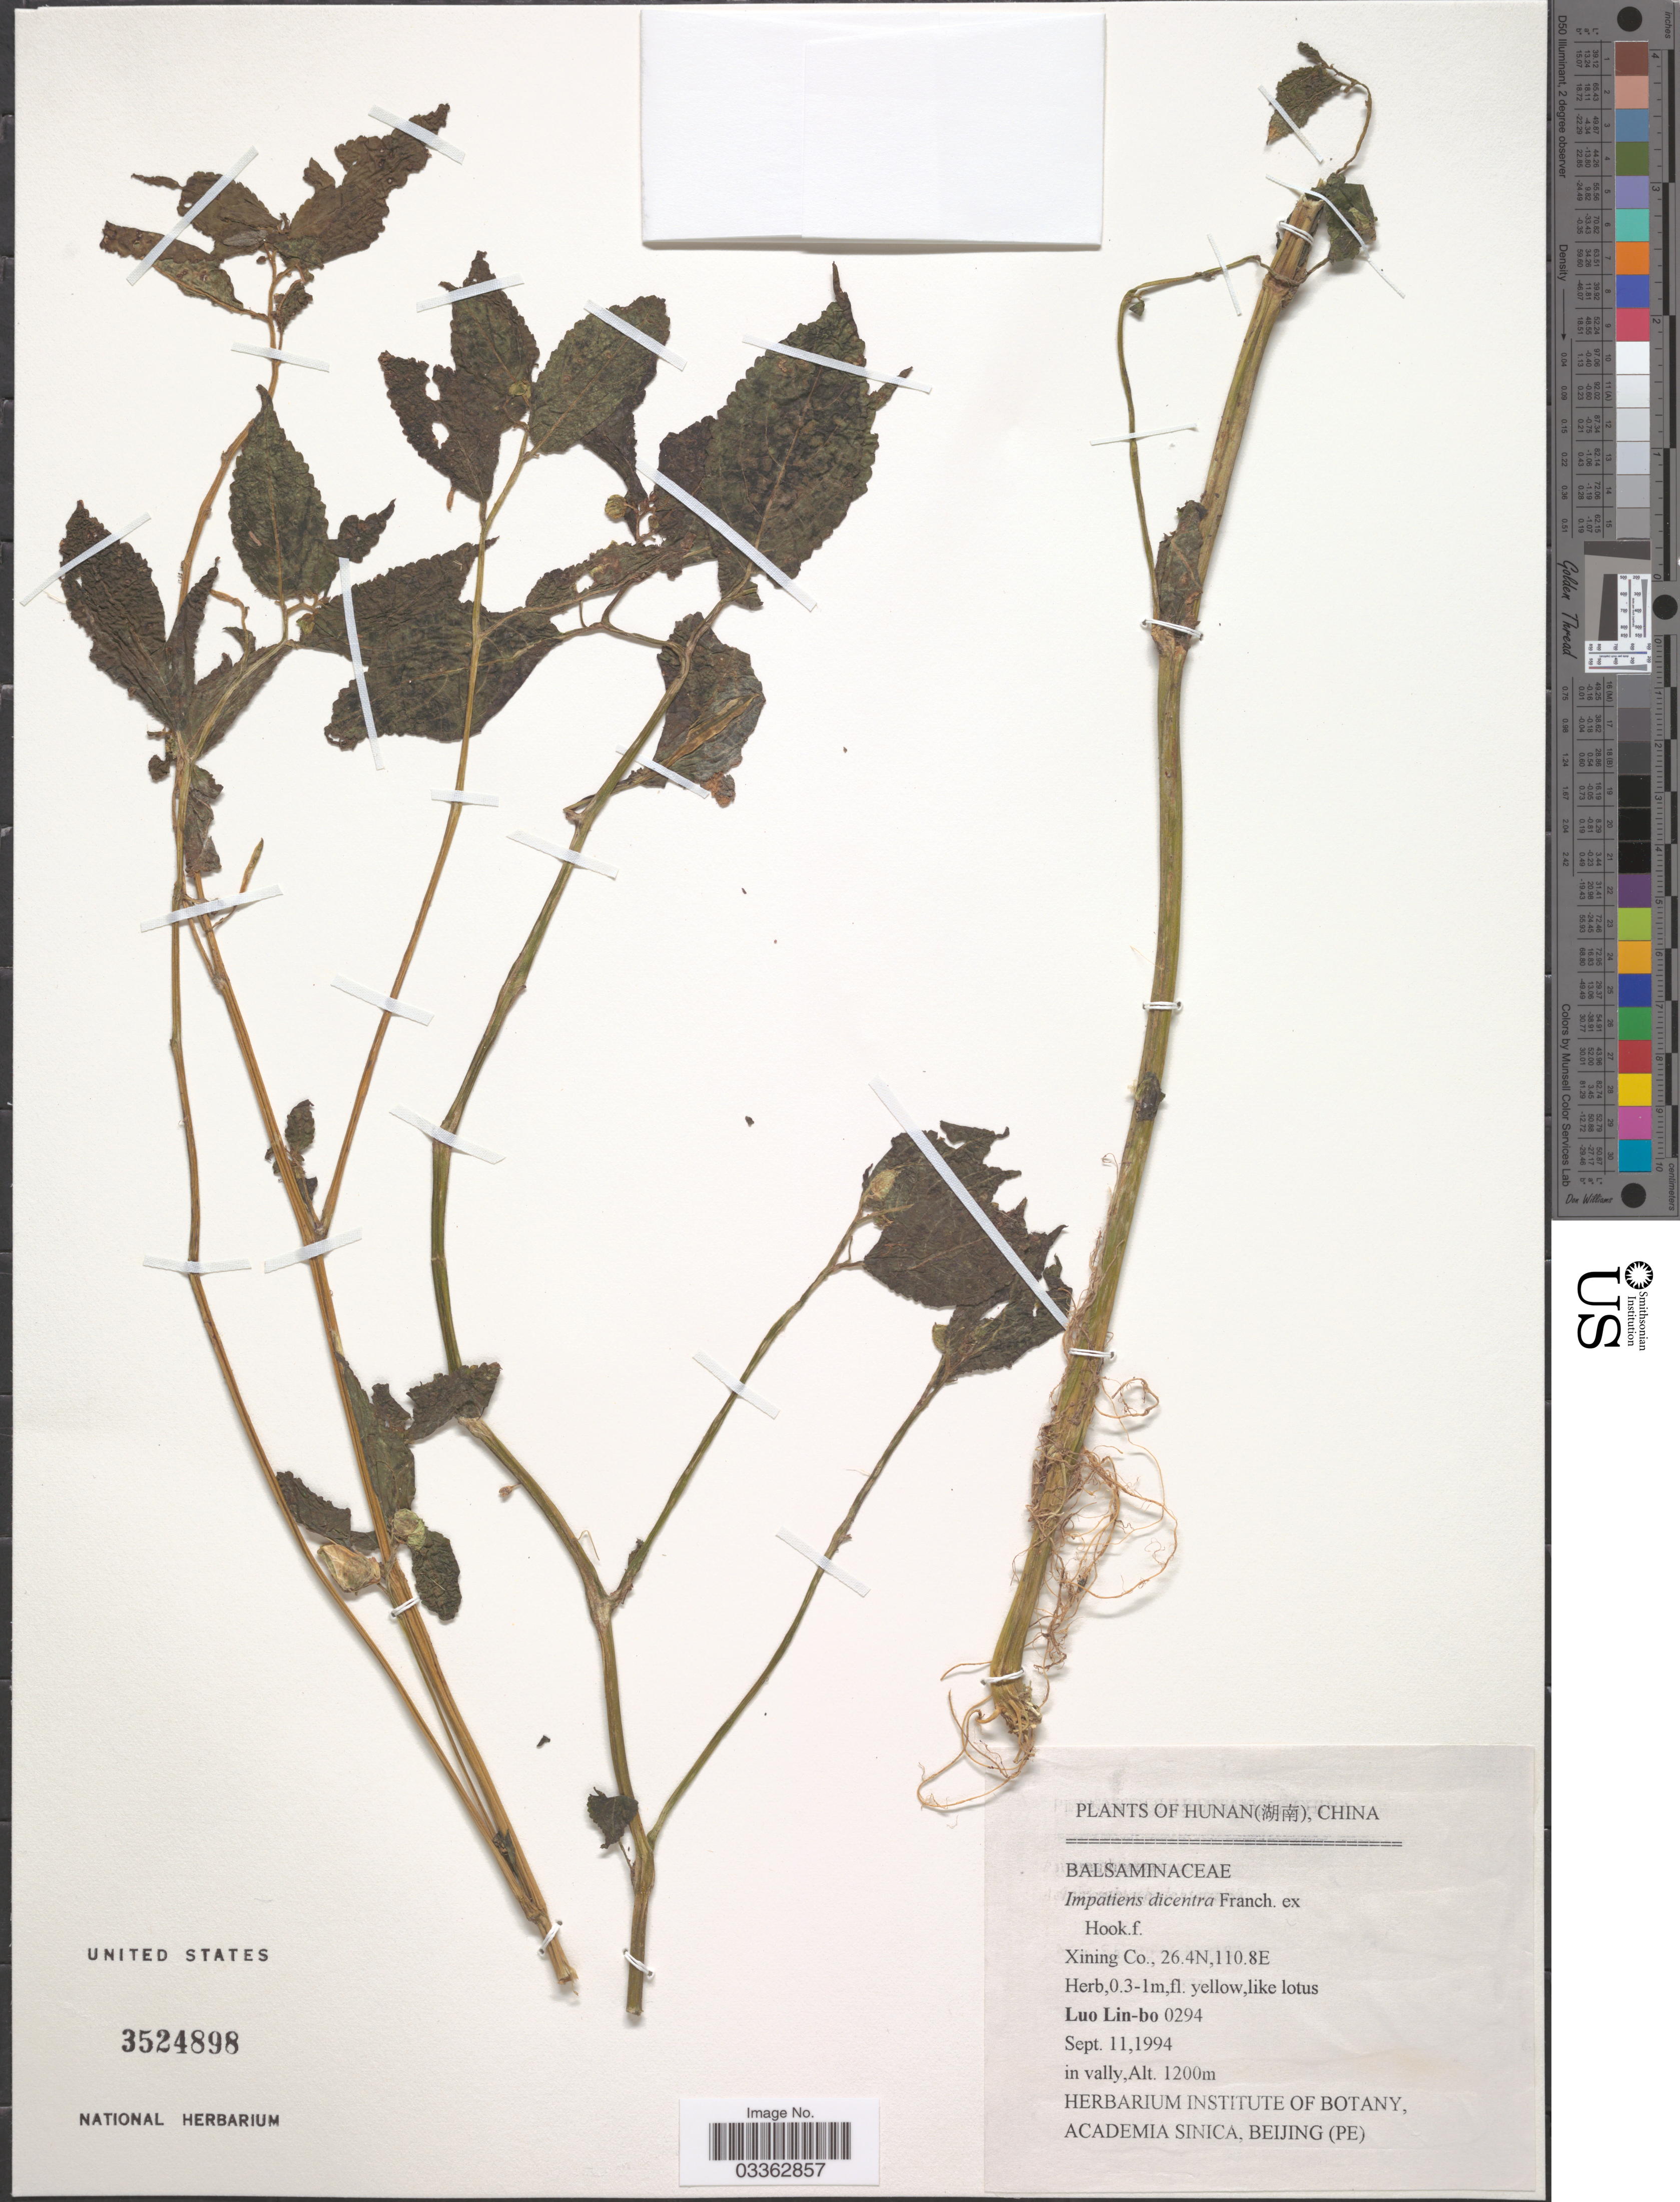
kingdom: Plantae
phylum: Tracheophyta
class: Magnoliopsida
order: Ericales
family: Balsaminaceae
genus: Impatiens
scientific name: Impatiens distracta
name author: Hook. f.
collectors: L. Lin-bo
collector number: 0294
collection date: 1994-09-11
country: China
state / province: Hunan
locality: Xining Co.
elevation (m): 1200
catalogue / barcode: US 3524898